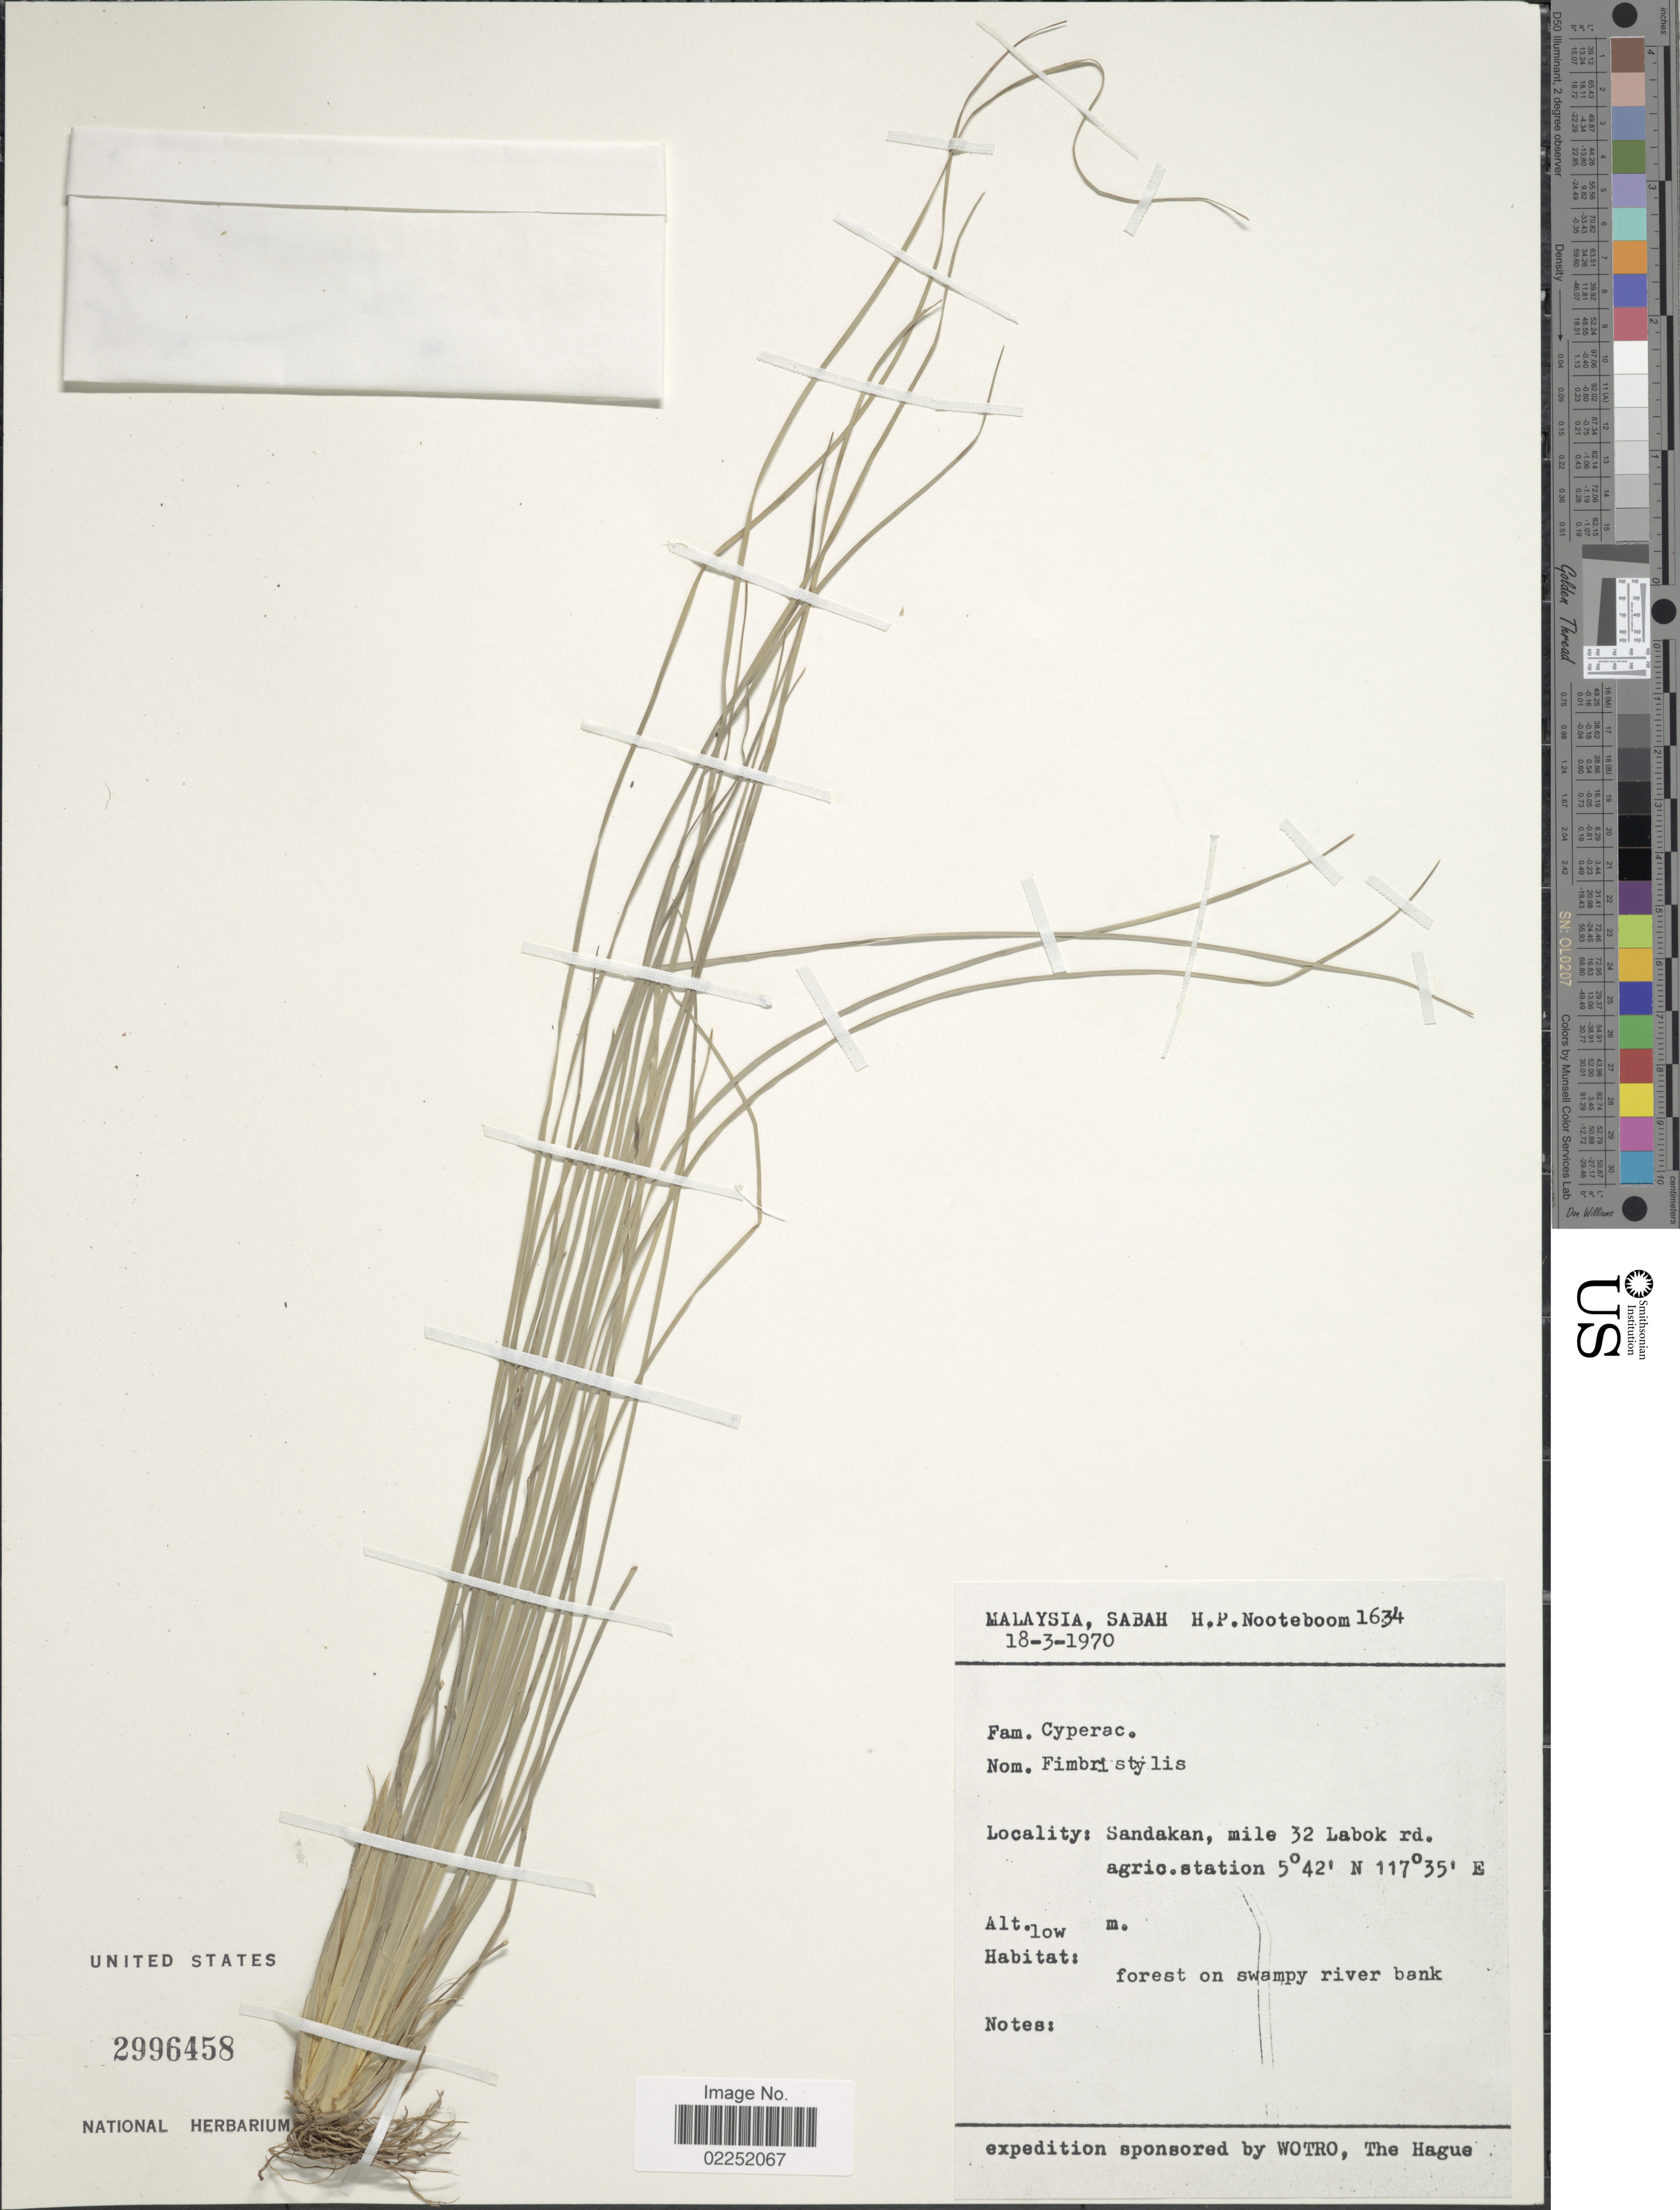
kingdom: Plantae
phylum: Tracheophyta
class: Liliopsida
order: Poales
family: Cyperaceae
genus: Fimbristylis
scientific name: Fimbristylis sp.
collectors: H. P. Nooteboom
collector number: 1634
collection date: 1970-03-18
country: Malaysia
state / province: Sabah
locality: Sandakan, mile 32 Labok rd. agric. station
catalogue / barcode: US 2996458